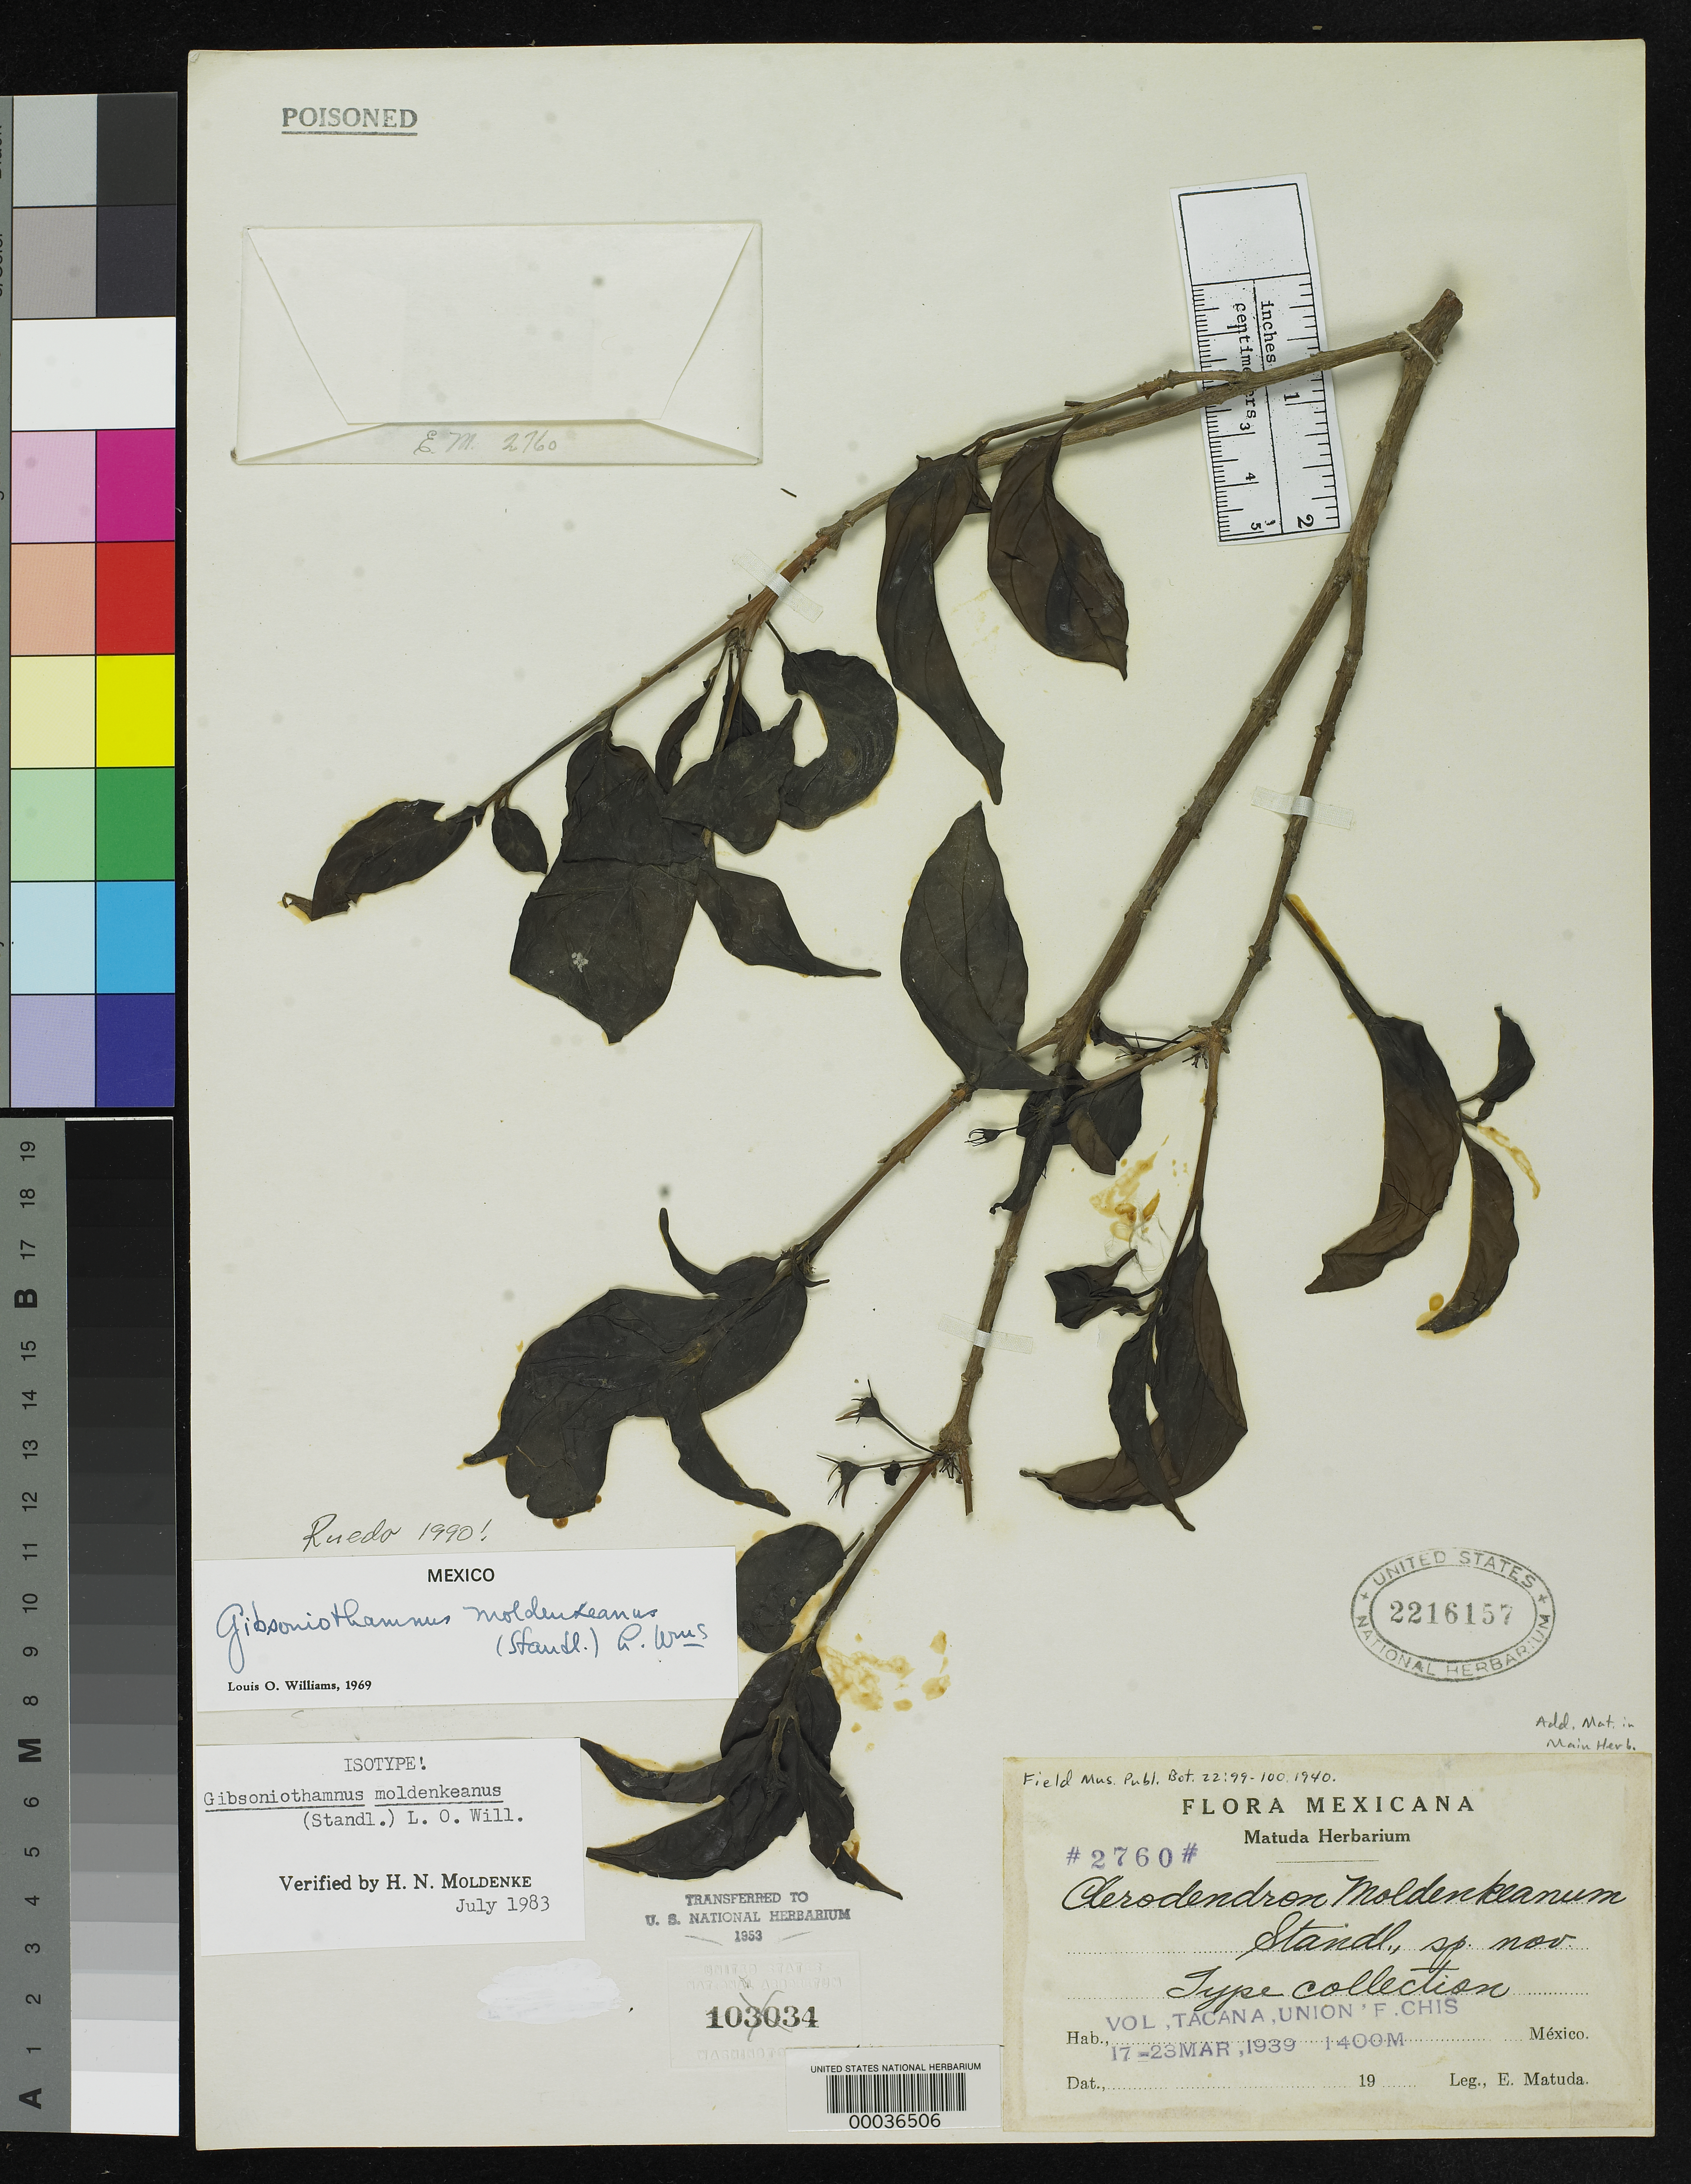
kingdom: Plantae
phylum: Tracheophyta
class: Magnoliopsida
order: Lamiales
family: Lamiaceae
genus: Clerodendrum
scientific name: Clerodendrum moldenkeanum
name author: Standl.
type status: Isotype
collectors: E. Matuda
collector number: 2760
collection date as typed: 17 Mar 1939 to 23 Mar 1939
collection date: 1939-03-17/1939-03-23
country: Mexico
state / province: Chiapas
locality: Near Tacana Volcano.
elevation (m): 1400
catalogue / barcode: US 2216157